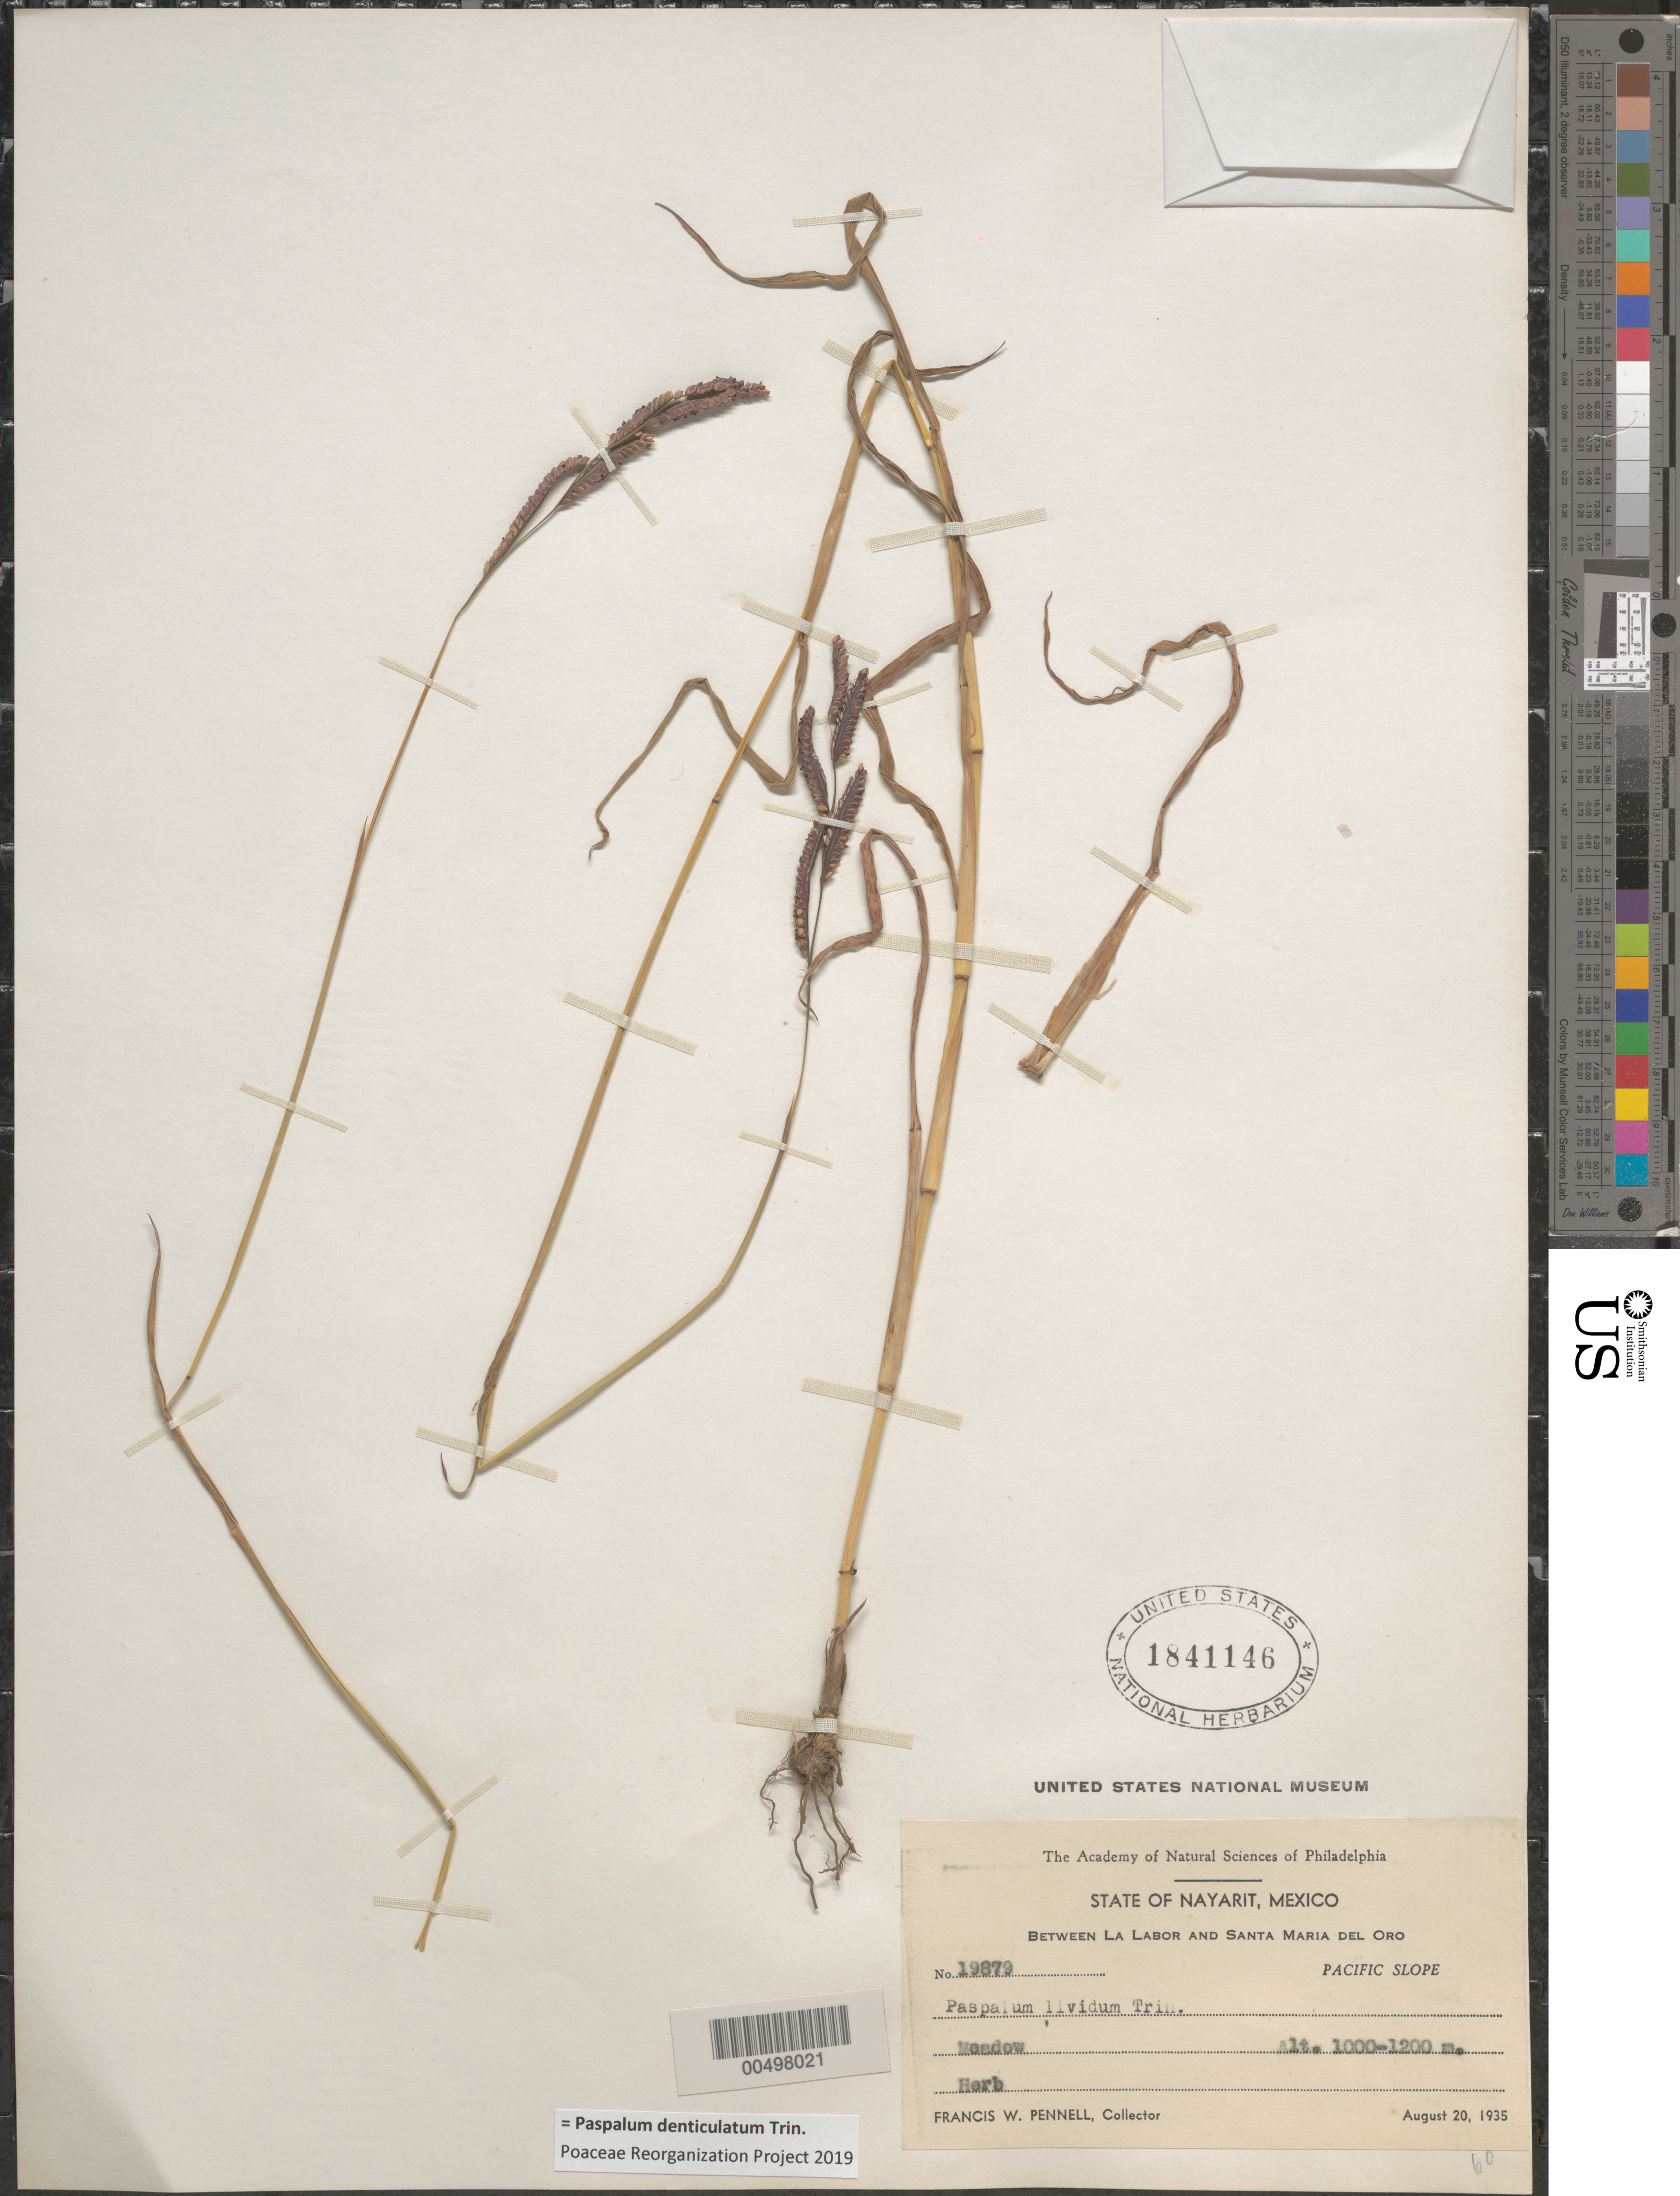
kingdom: Plantae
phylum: Tracheophyta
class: Liliopsida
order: Poales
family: Poaceae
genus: Paspalum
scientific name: Paspalum lividum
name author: Trin. in Schltdl.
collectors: F. W. Pennell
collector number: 19879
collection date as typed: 20 Aug 1935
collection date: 1935-08-20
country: Mexico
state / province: Nayarit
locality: Between La Labor & Santa Maria del Oro, Pacific Slope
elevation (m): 1000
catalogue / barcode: US 1841146